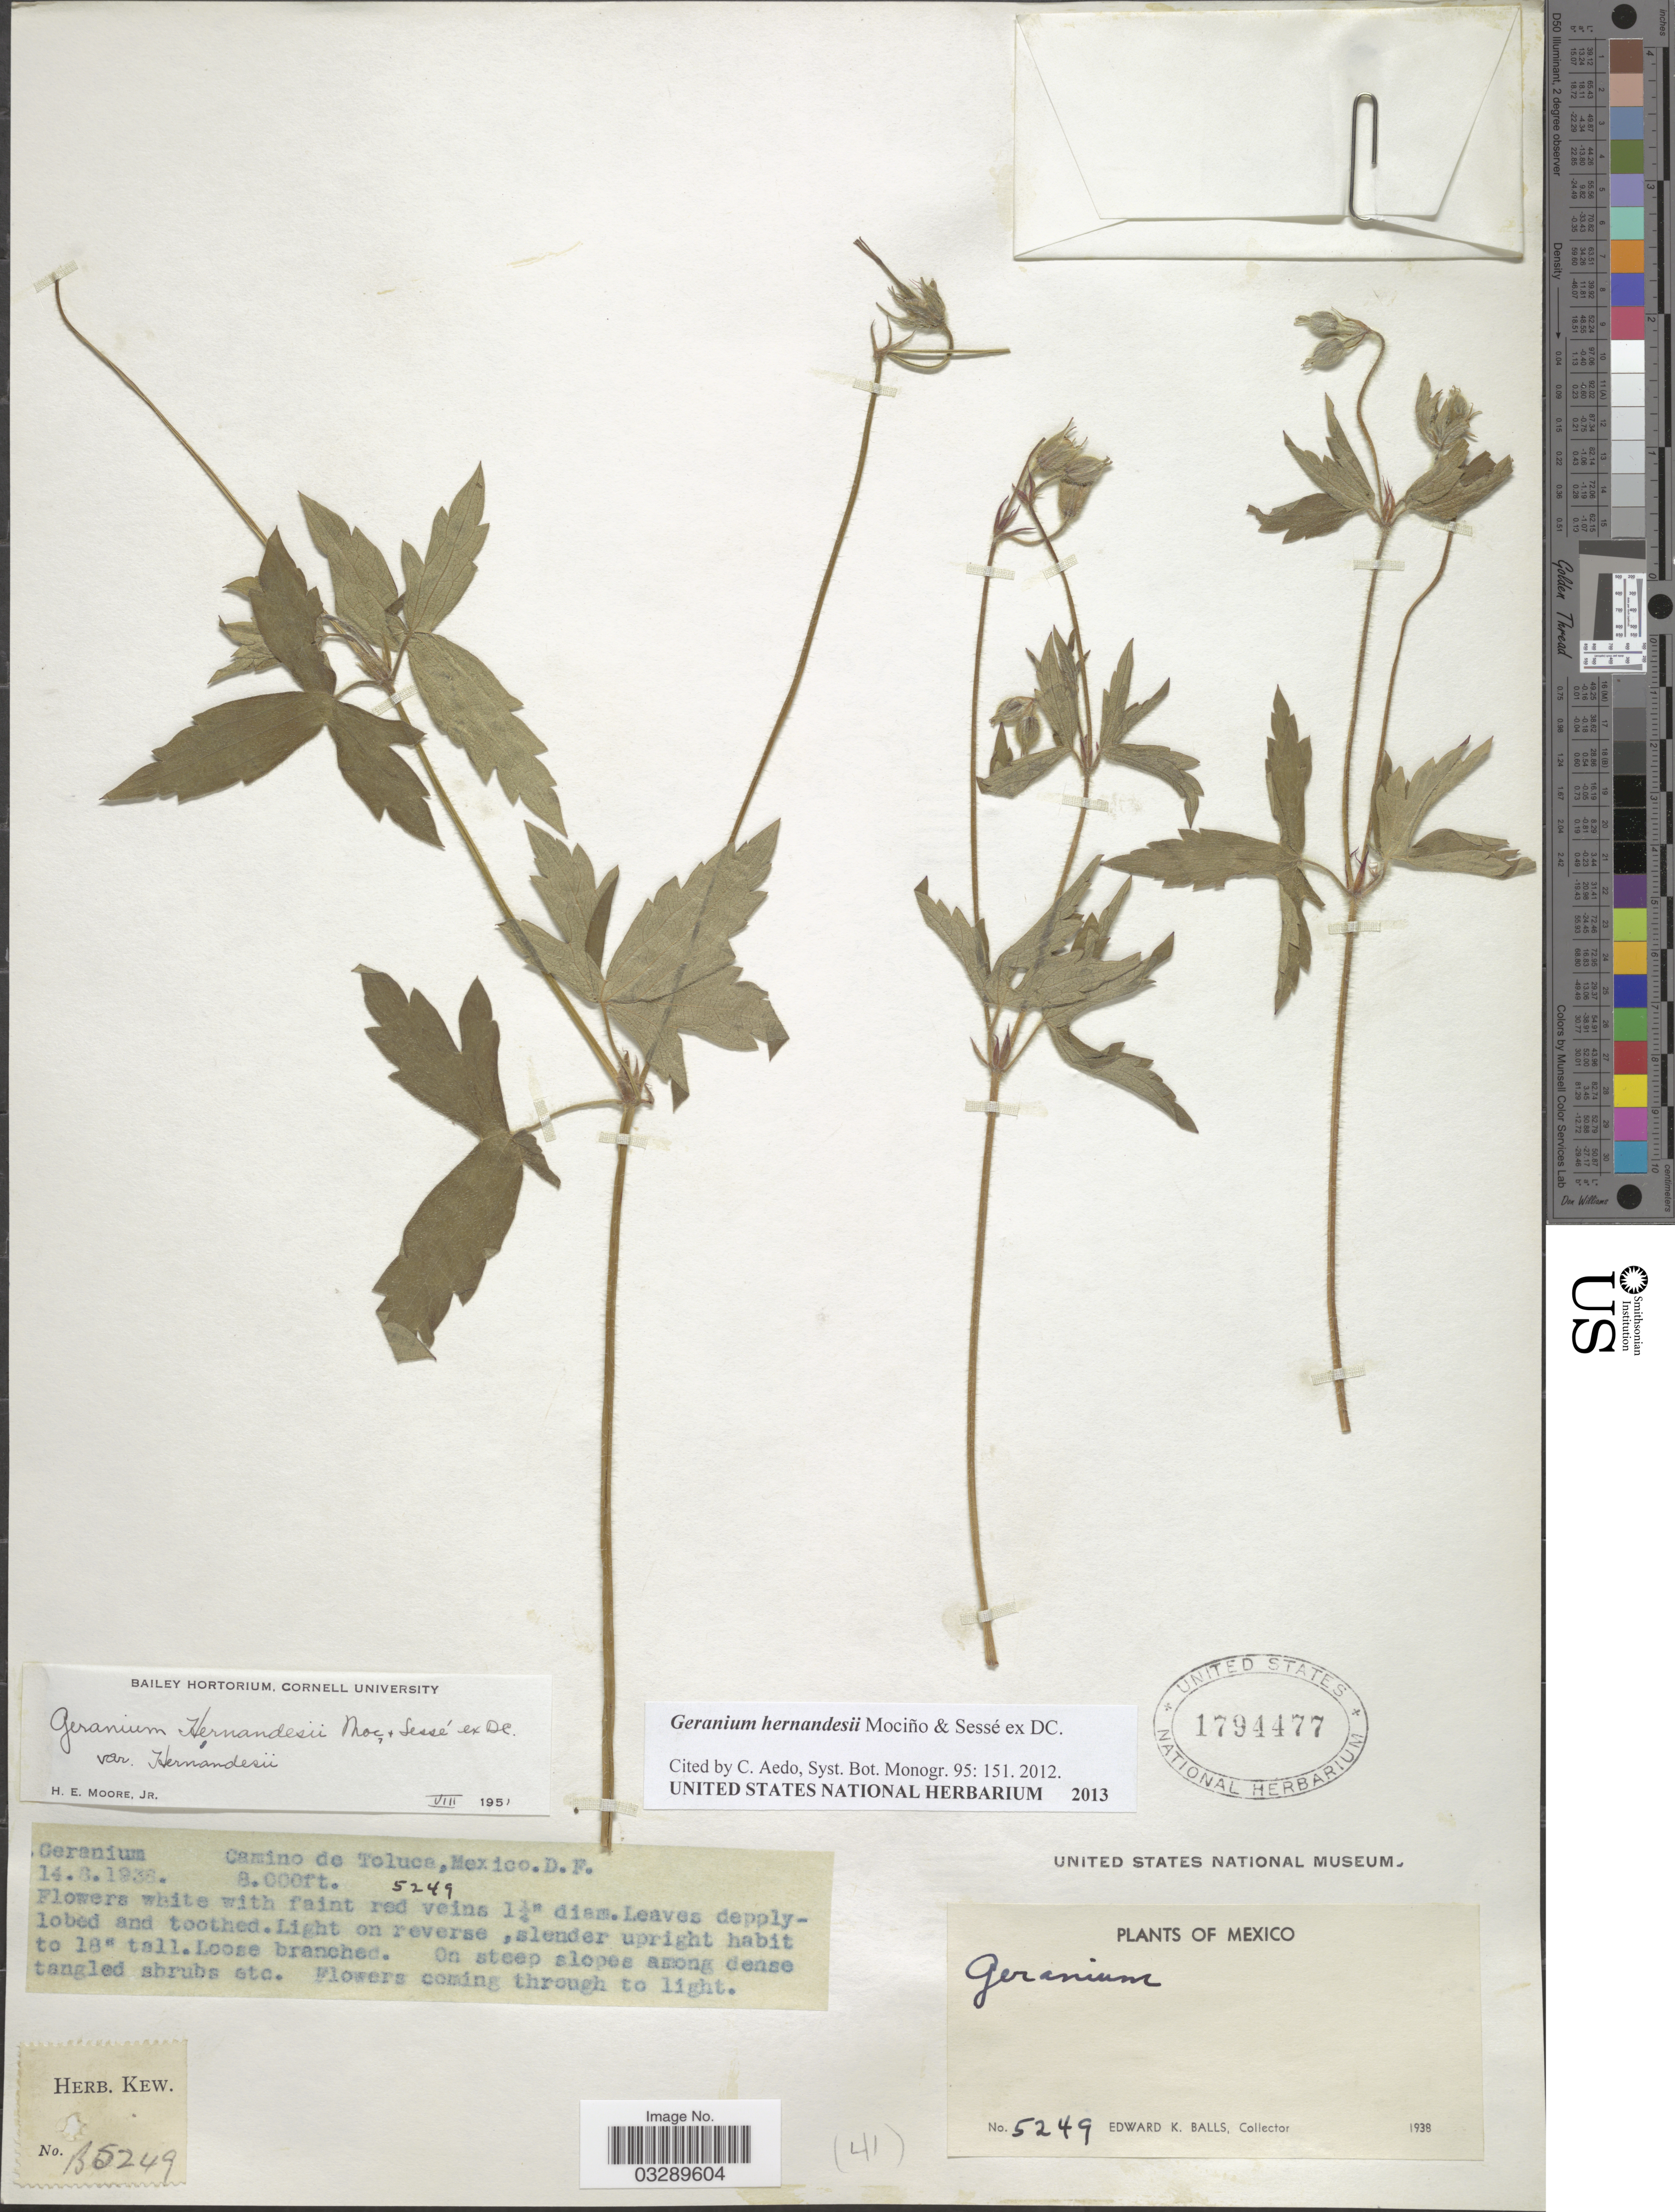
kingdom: Plantae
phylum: Tracheophyta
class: Magnoliopsida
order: Geraniales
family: Geraniaceae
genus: Geranium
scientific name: Geranium hernandesii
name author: DC.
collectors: E. K. Balls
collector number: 5249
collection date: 1938-08-14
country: Mexico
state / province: Distrito Federal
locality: Camino de Toluca.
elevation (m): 2438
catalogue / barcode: US 1794477